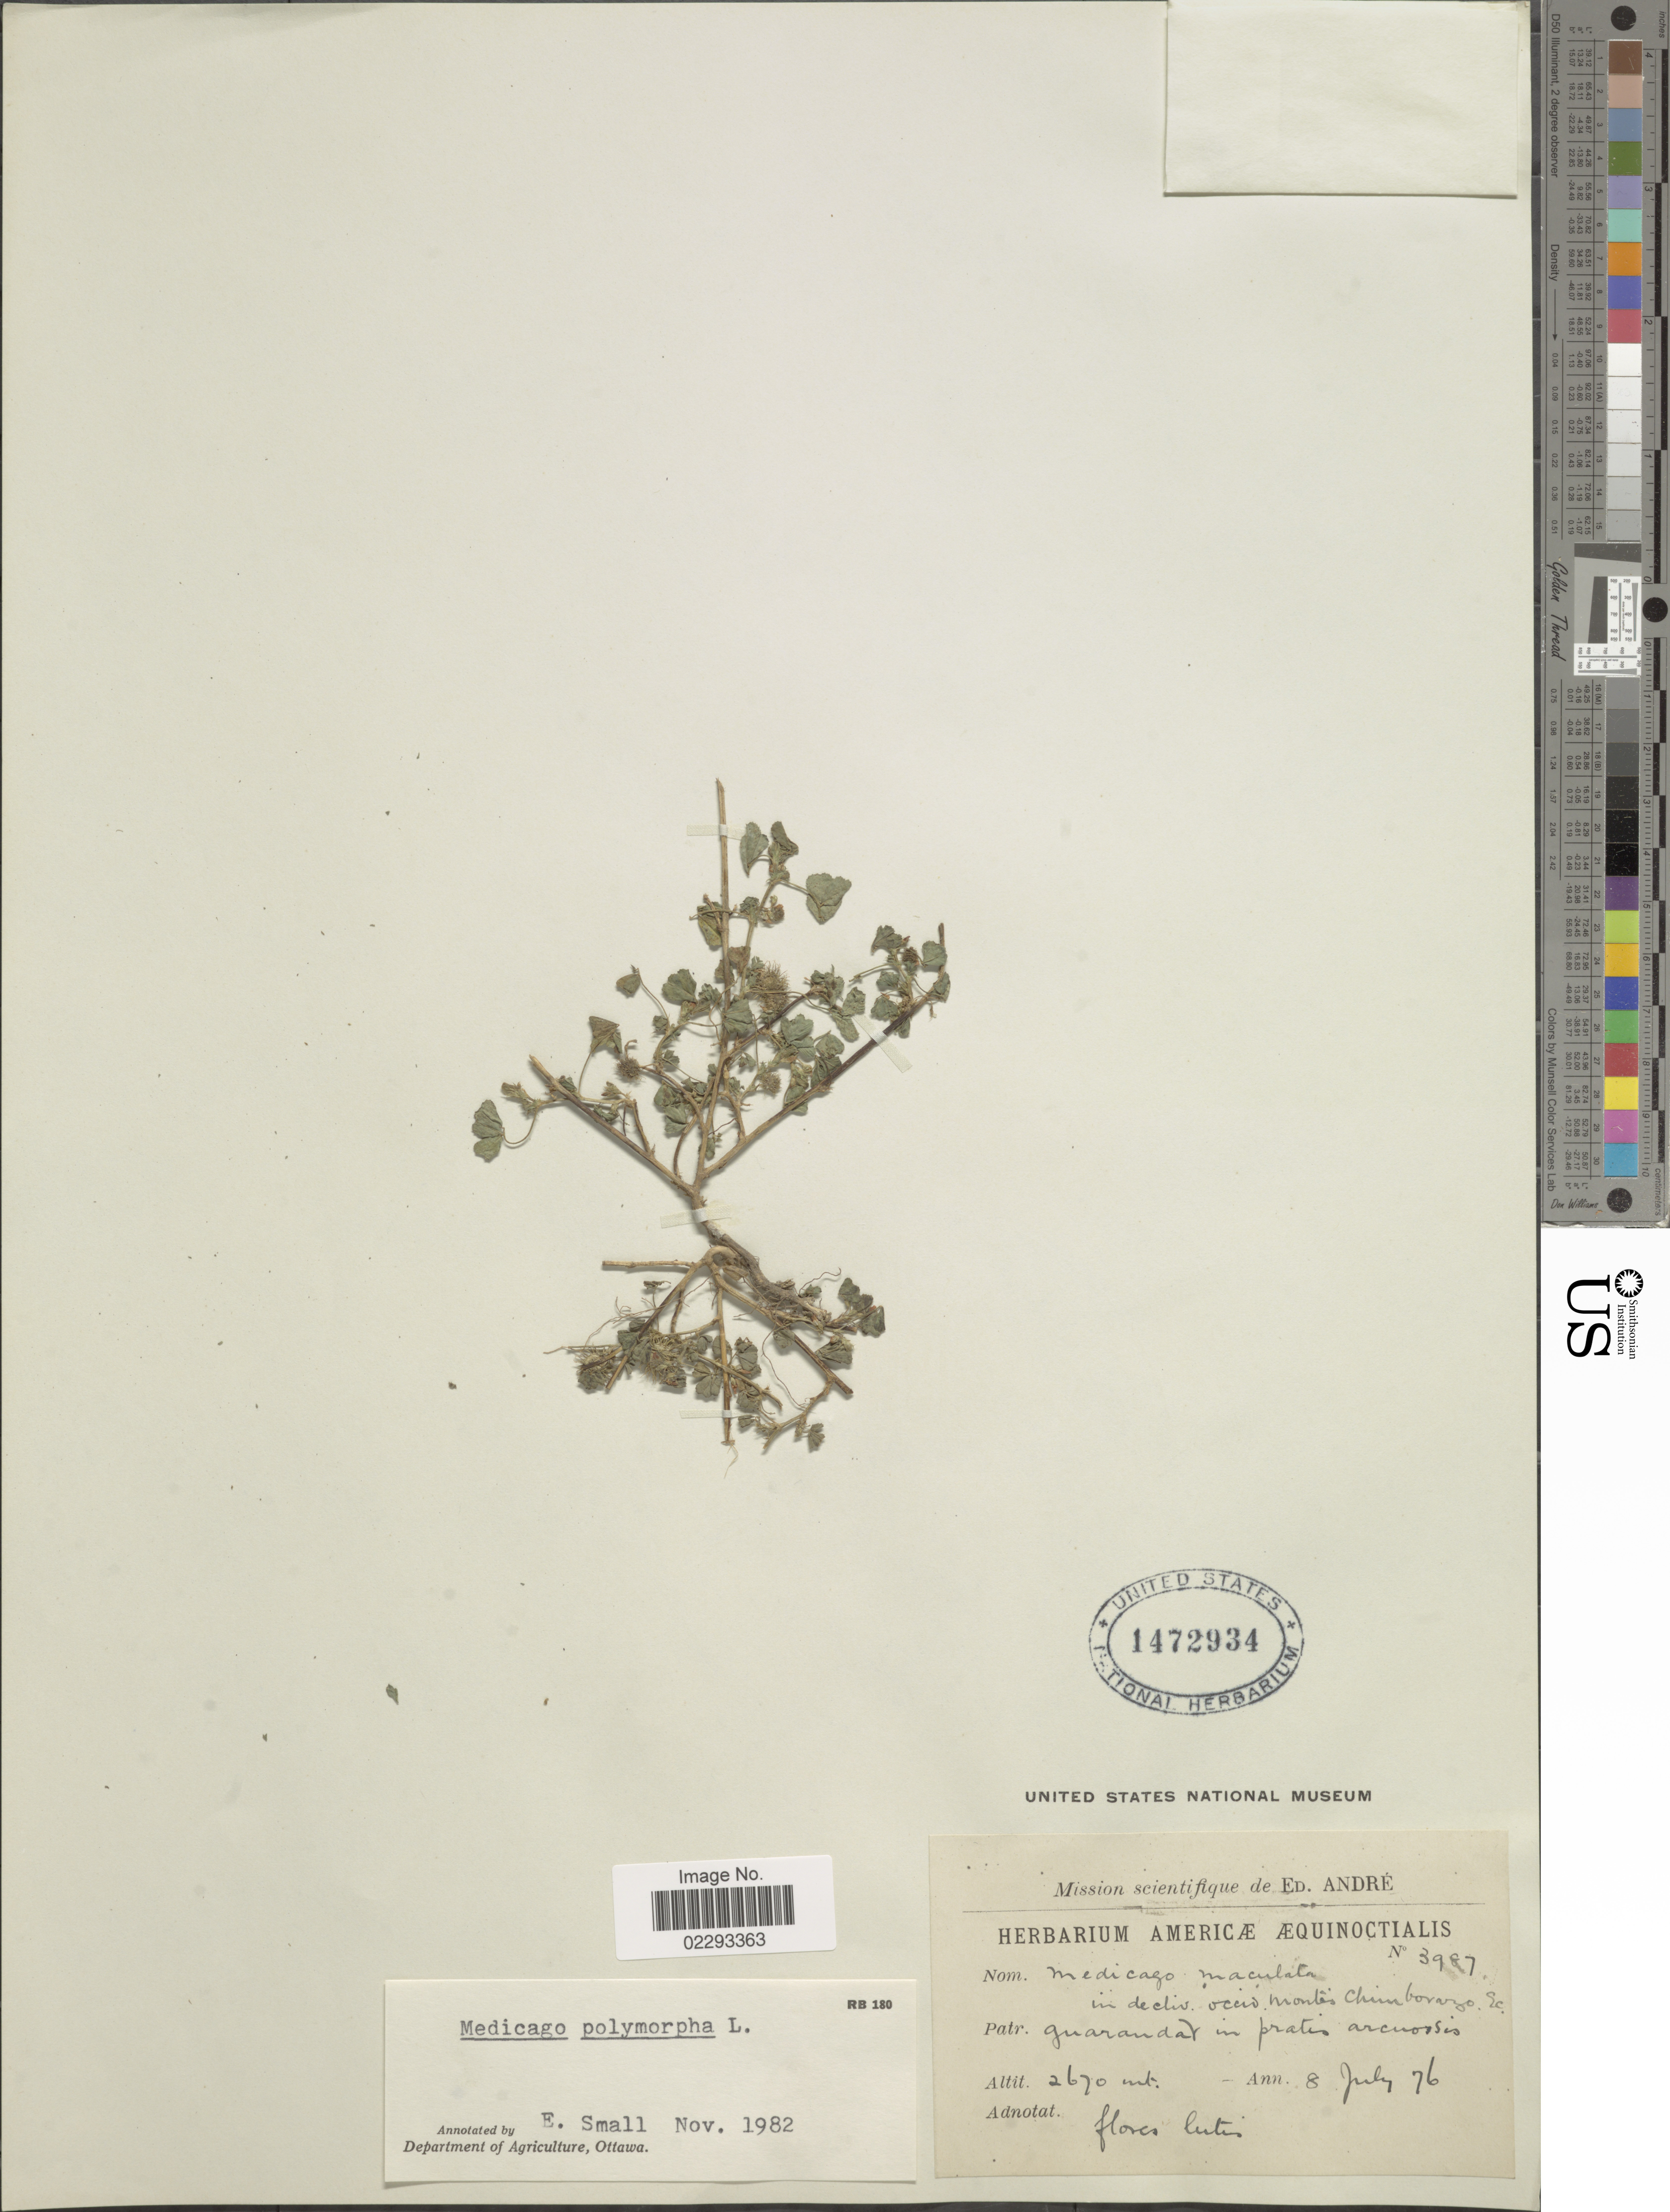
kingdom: Plantae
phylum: Tracheophyta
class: Magnoliopsida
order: Fabales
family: Fabaceae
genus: Medicago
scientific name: Medicago polymorpha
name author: L.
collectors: E. Andre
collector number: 3987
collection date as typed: Transcribed d/m/y: 8/7/76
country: Ecuador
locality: Patr. Guaranda in pratis arenosis, Montes Chimborazo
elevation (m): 2670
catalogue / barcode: US 1472934